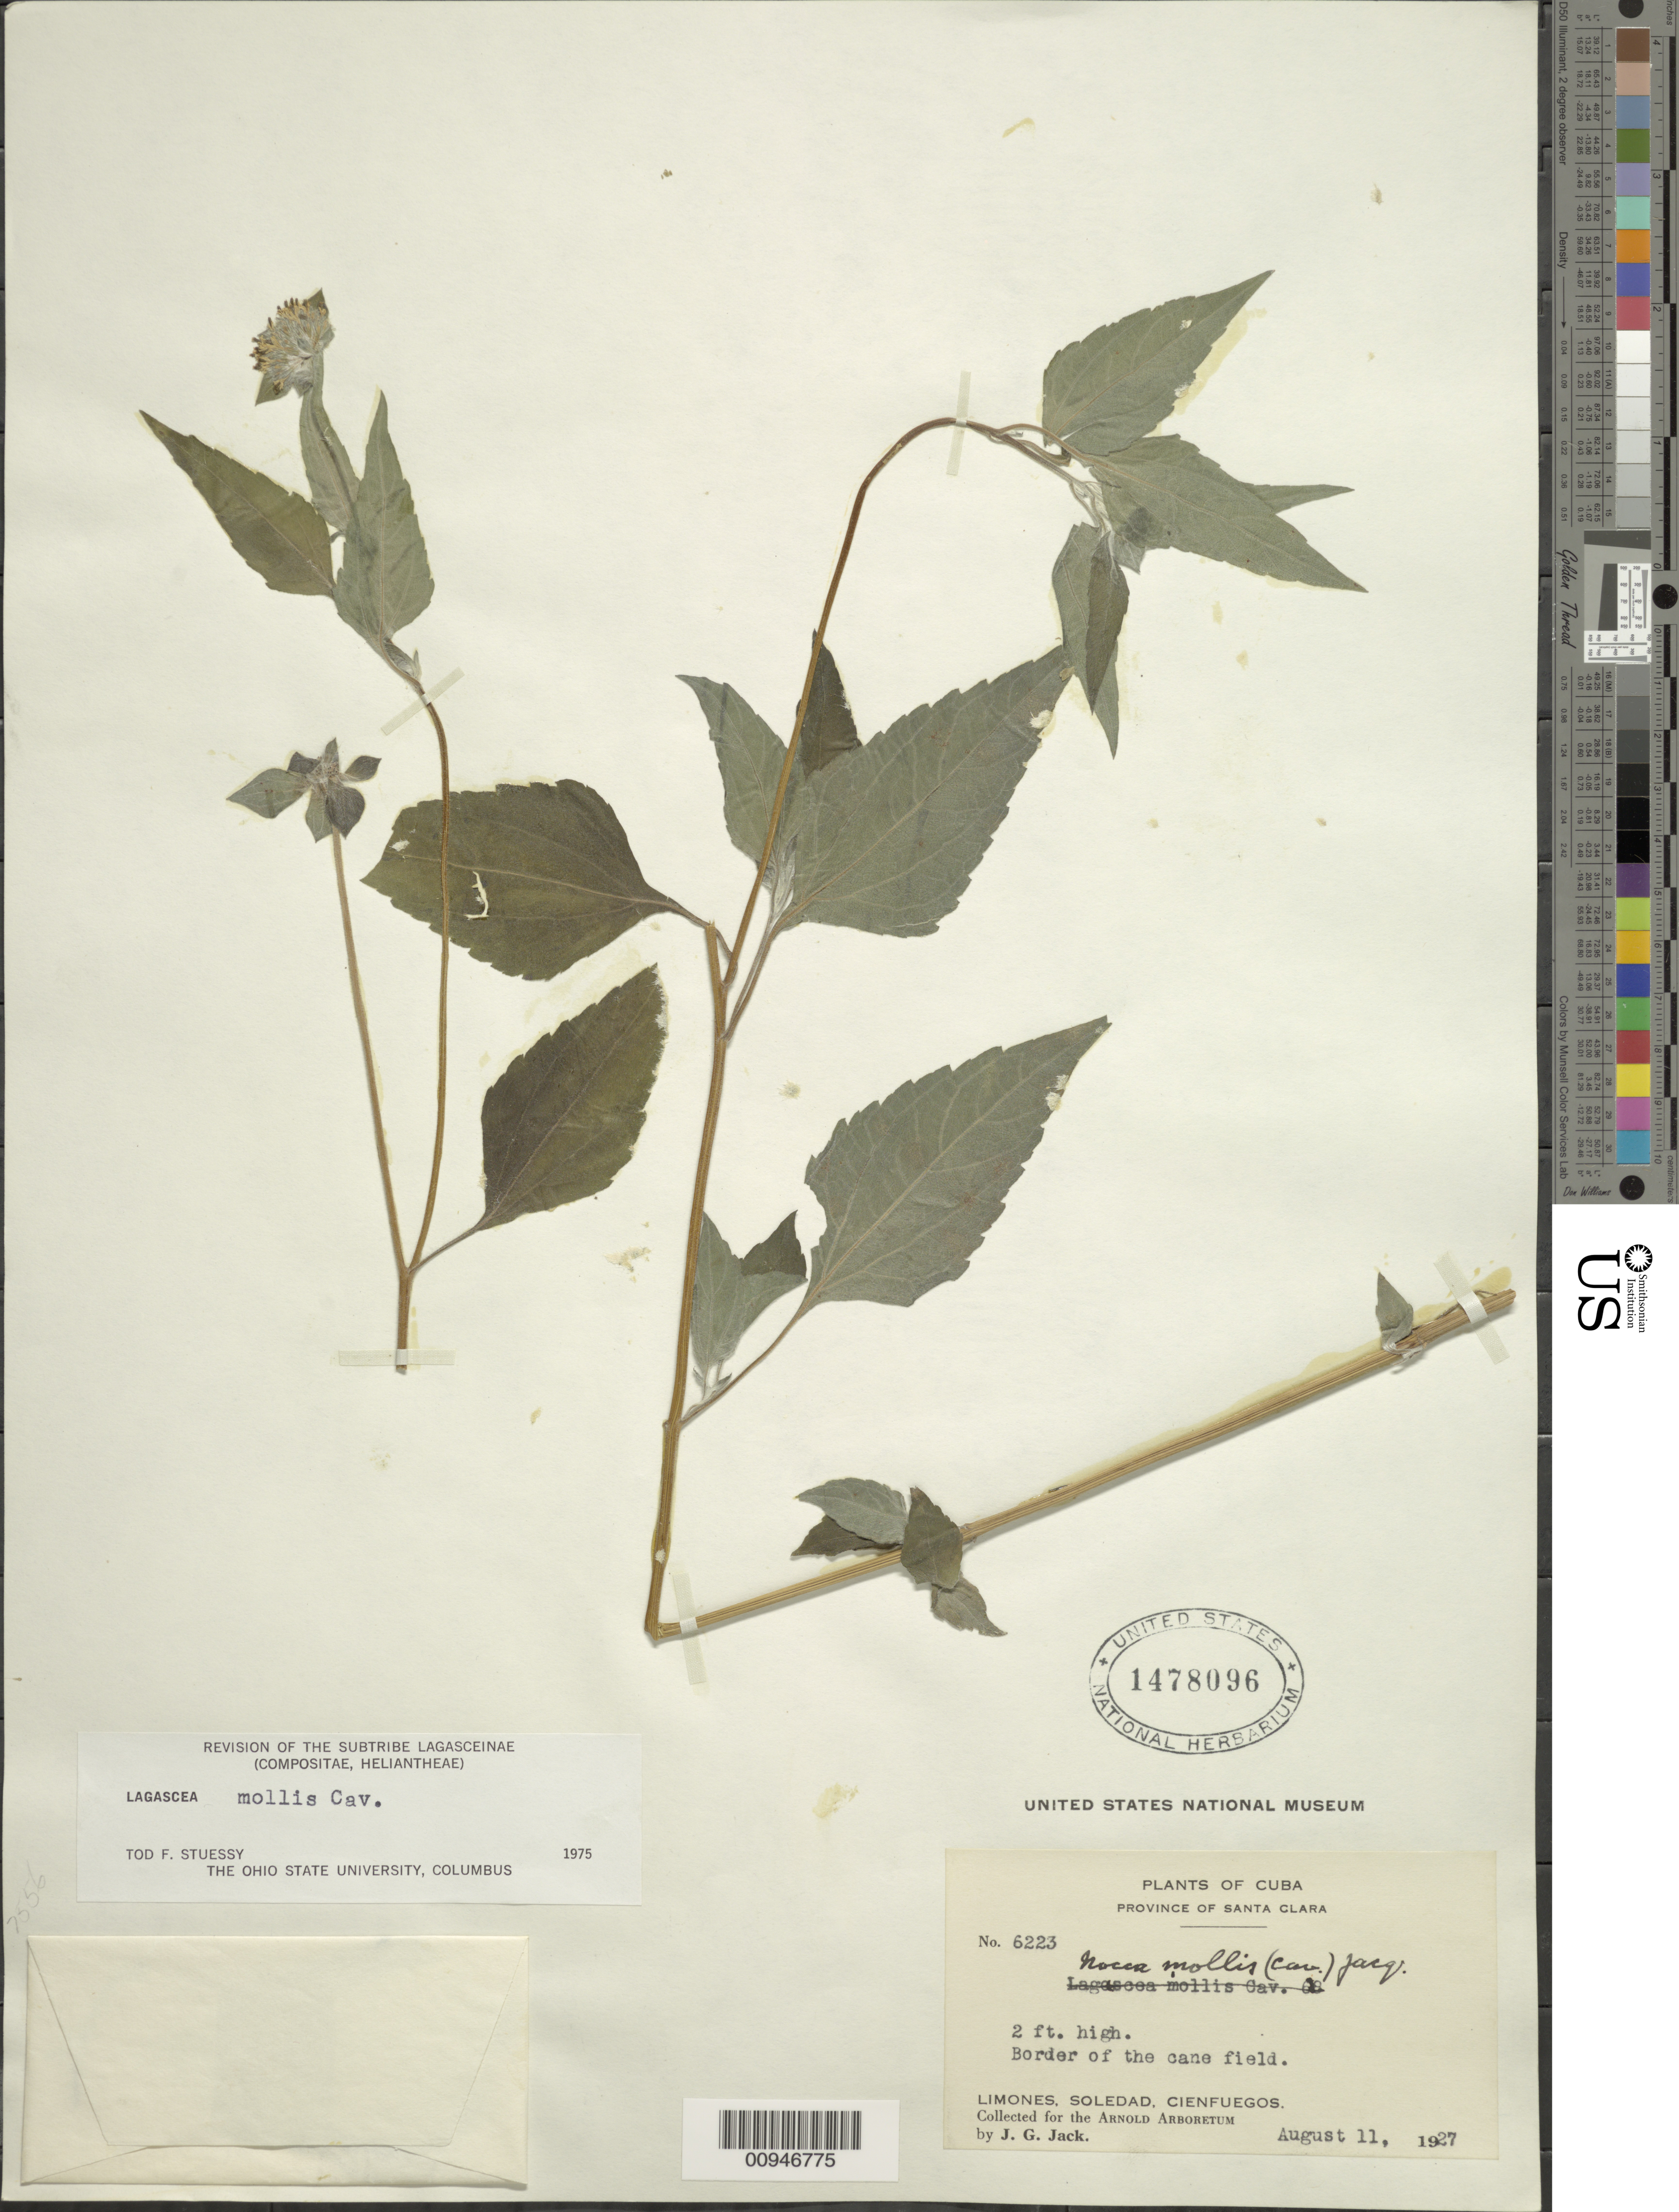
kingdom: Plantae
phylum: Tracheophyta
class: Magnoliopsida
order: Asterales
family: Asteraceae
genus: Lagascea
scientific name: Lagascea mollis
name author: Cav.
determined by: Stuessy, T. F.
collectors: J. G. Jack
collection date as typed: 11 Aug 1927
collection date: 1927-08-11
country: Cuba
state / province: Cienfuegos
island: Cuba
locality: Limones, Soledad, Cienfuegos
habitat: Border of cane field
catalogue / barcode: US 1478096